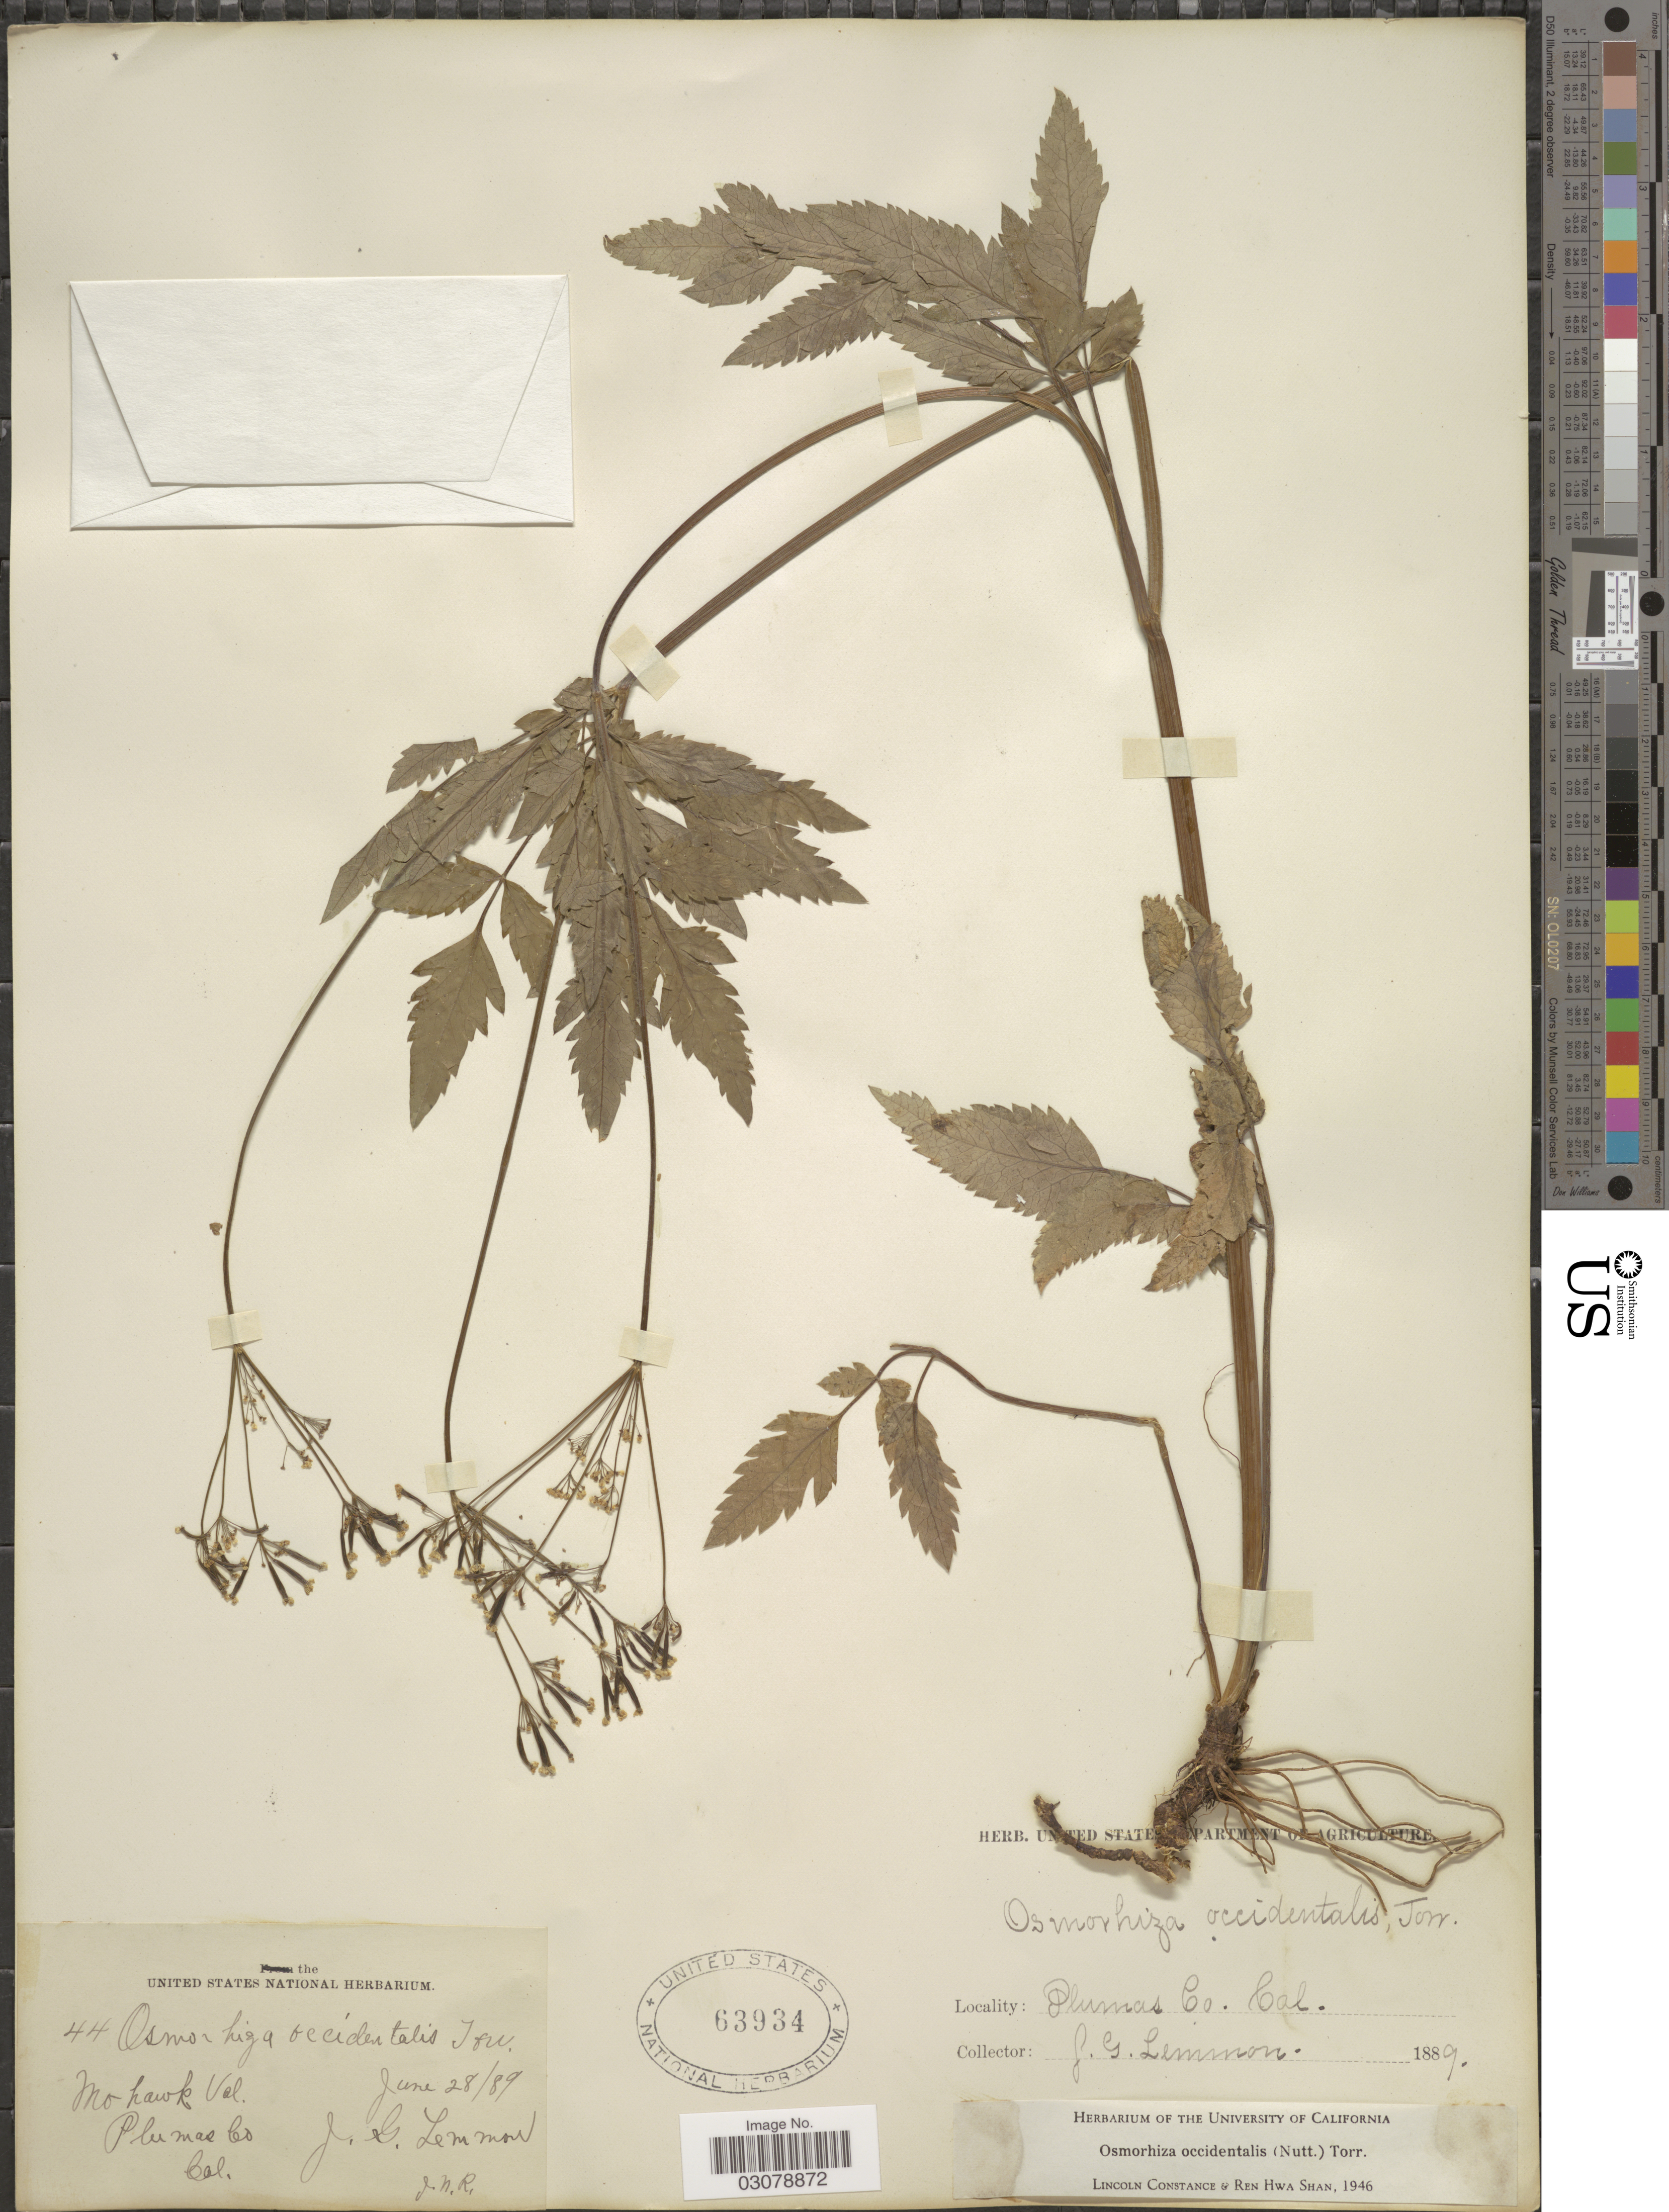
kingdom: Plantae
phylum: Tracheophyta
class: Magnoliopsida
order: Apiales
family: Apiaceae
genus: Osmorhiza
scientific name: Osmorhiza occidentalis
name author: (Nutt.) Torr.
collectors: J. Lemmon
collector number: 44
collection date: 1889-06-28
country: United States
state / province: California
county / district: Plumas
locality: Mohawk Val, Plumas Co.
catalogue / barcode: US 63934